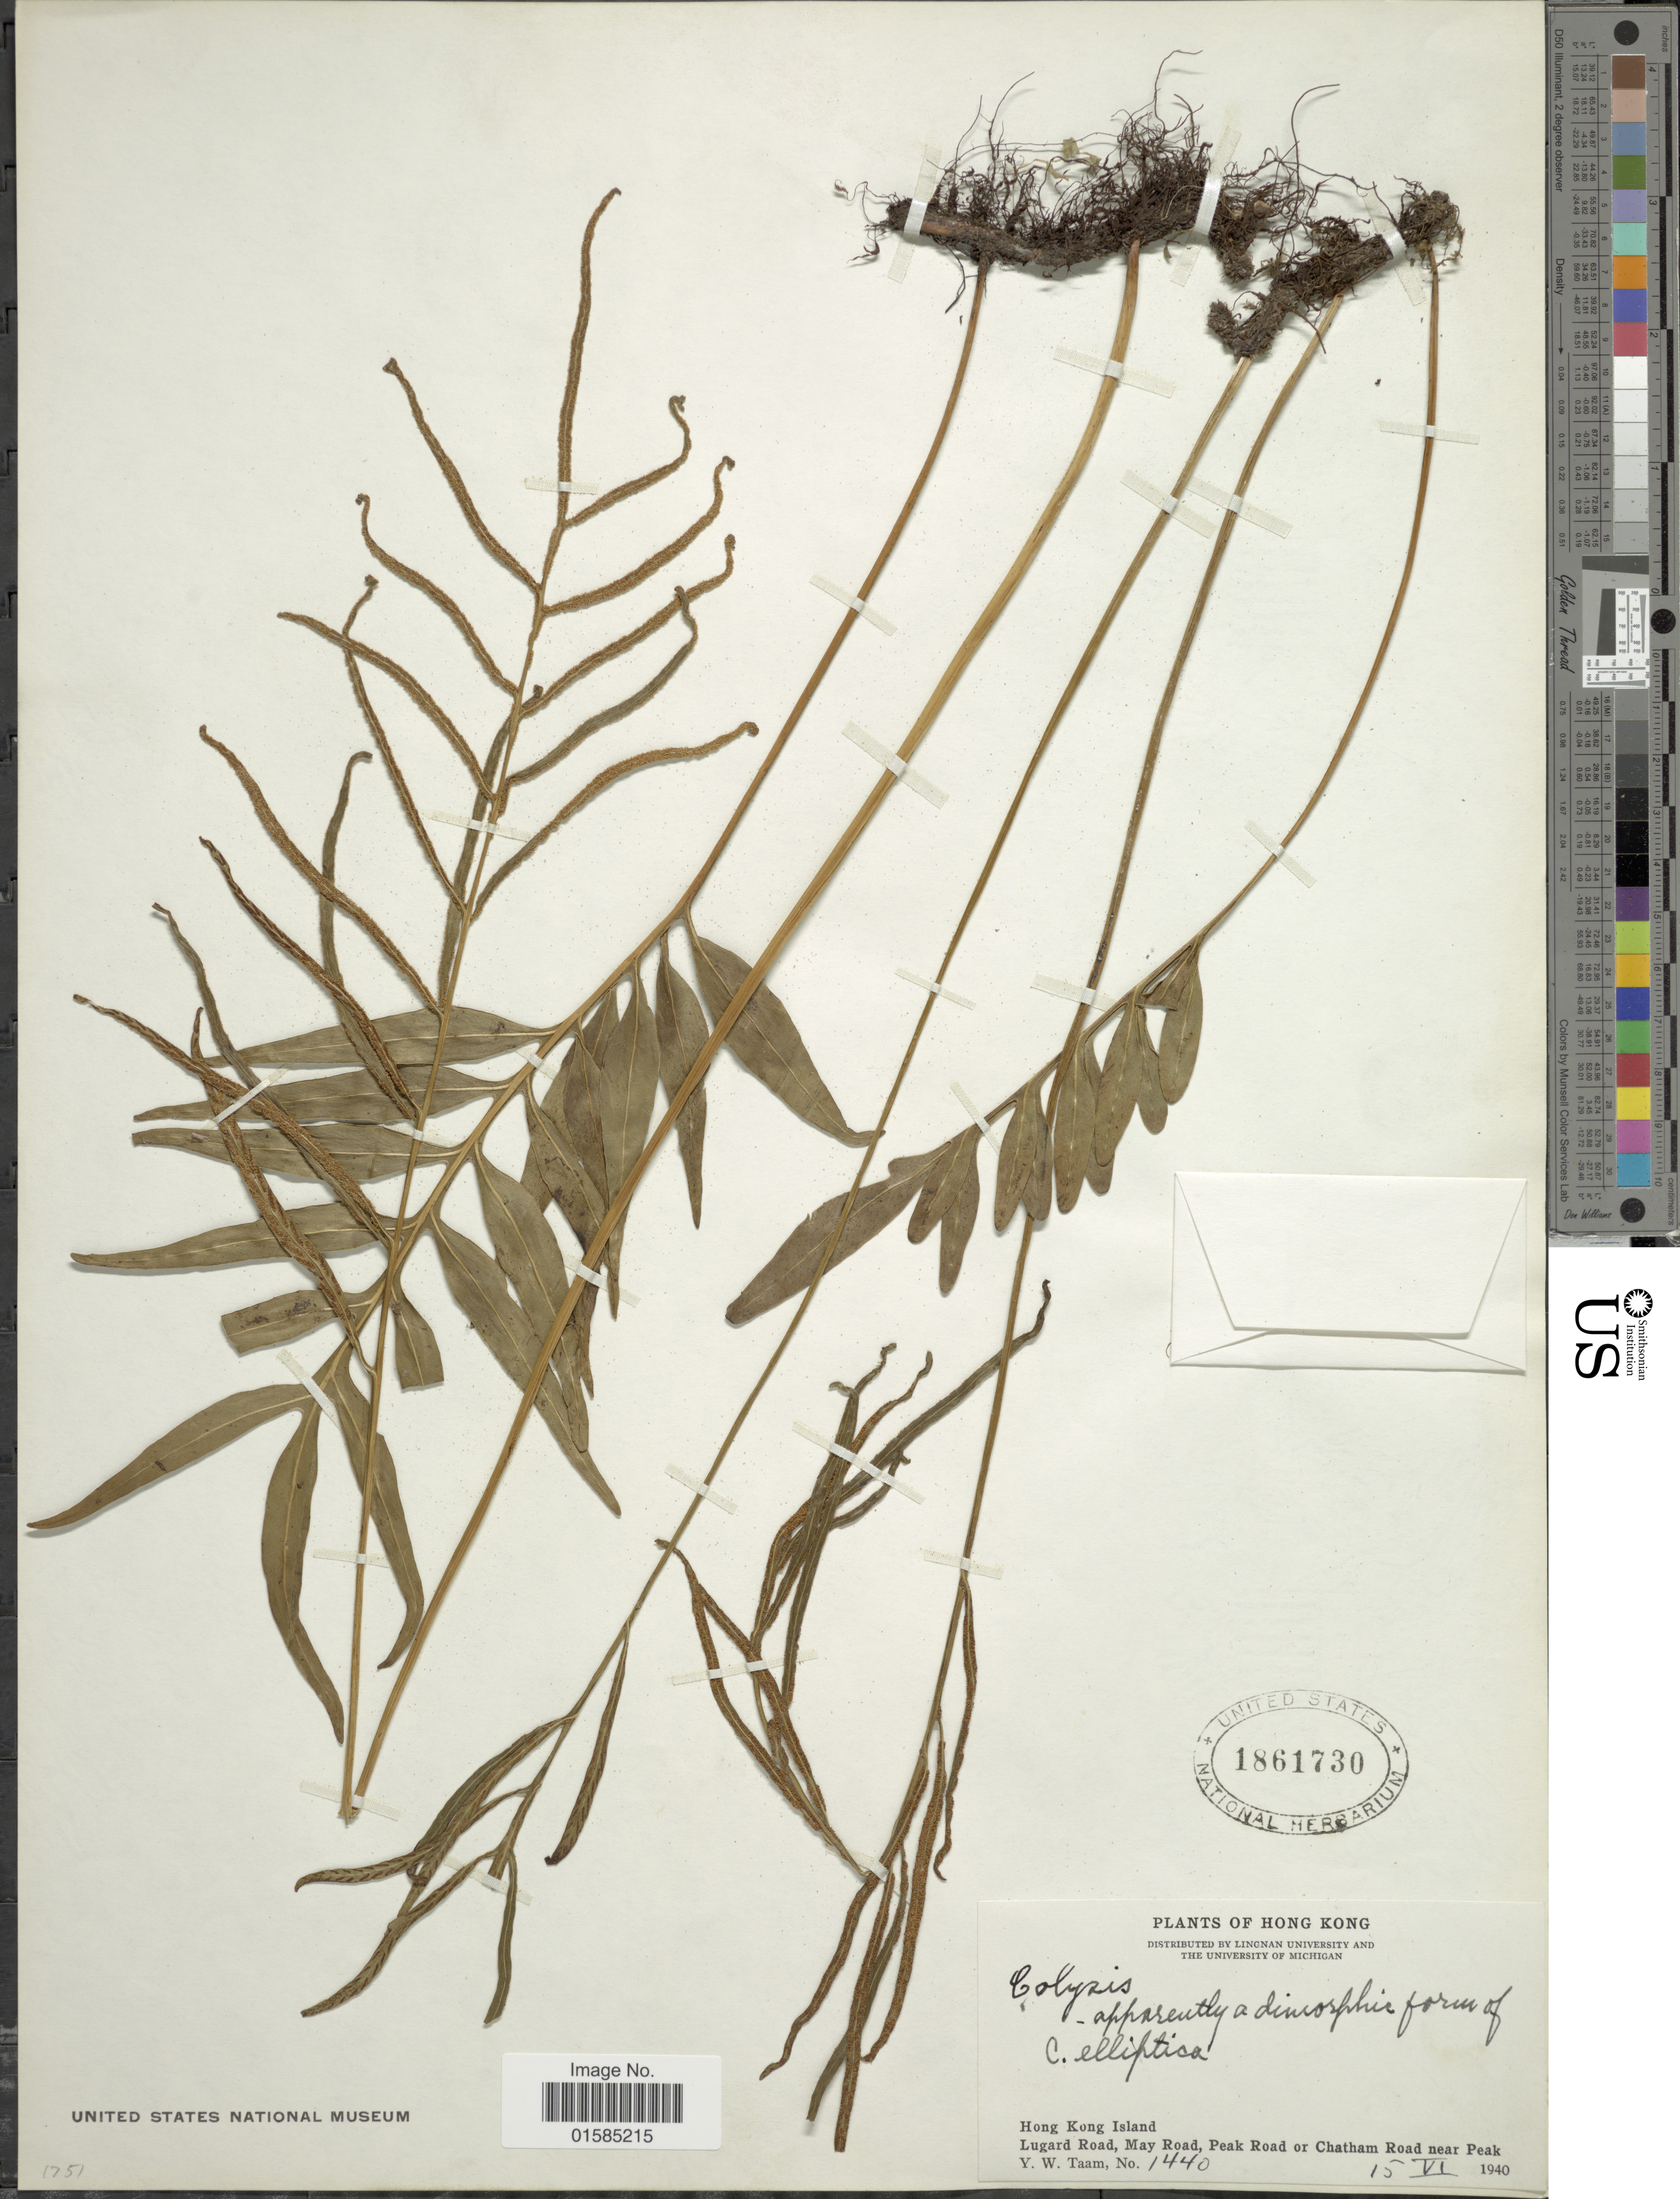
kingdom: Plantae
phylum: Tracheophyta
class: Polypodiopsida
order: Polypodiales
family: Polypodiaceae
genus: Leptochilus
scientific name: Leptochilus ellipticus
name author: (Thunb.) Noot.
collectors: Y. W. Taam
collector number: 1440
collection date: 1940-06-15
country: China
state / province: Hong Kong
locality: Hong Kong, Hong Kong Island, Lugard Road, May Road, Peak Road or Chatham Road near Peak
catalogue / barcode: US 1861730